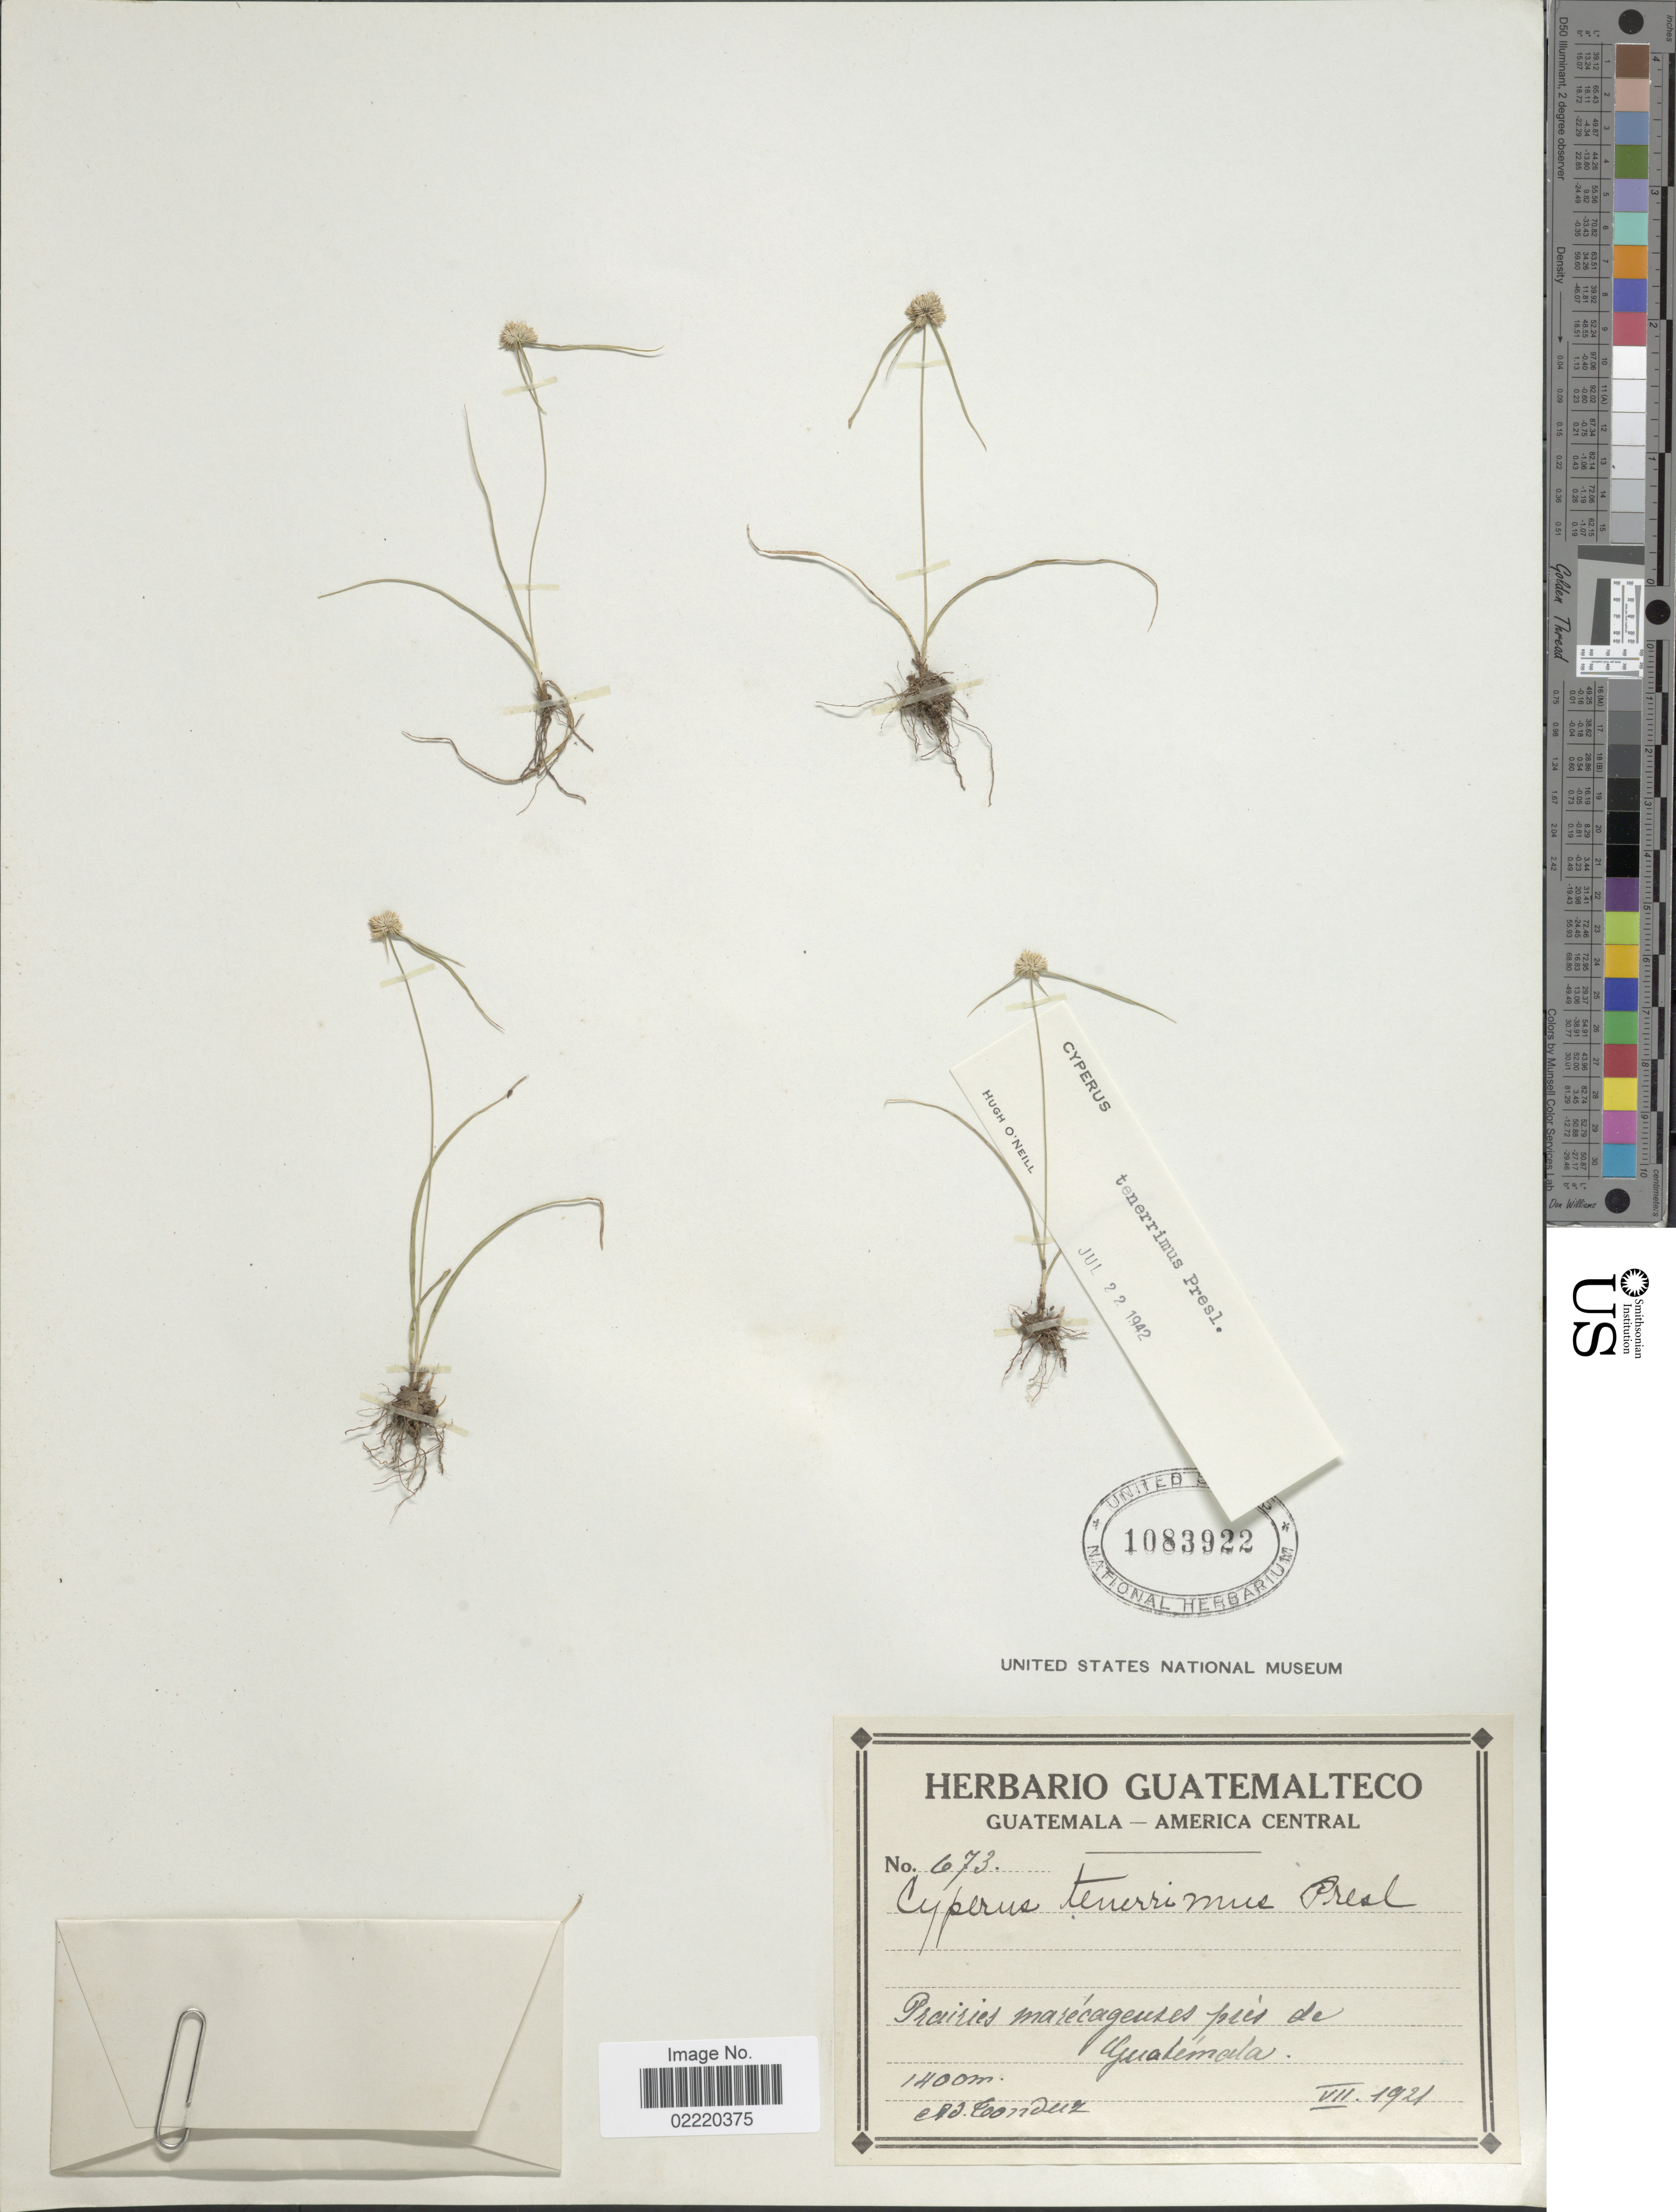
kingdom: Plantae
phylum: Tracheophyta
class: Liliopsida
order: Poales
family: Cyperaceae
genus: Cyperus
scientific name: Cyperus tenerrimus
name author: J. Presl & C. Presl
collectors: A. Tonduz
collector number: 673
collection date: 1921-07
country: Guatemala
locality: Prairies marecagenses pres de Guatemala.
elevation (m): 1400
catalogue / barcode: US 1083922